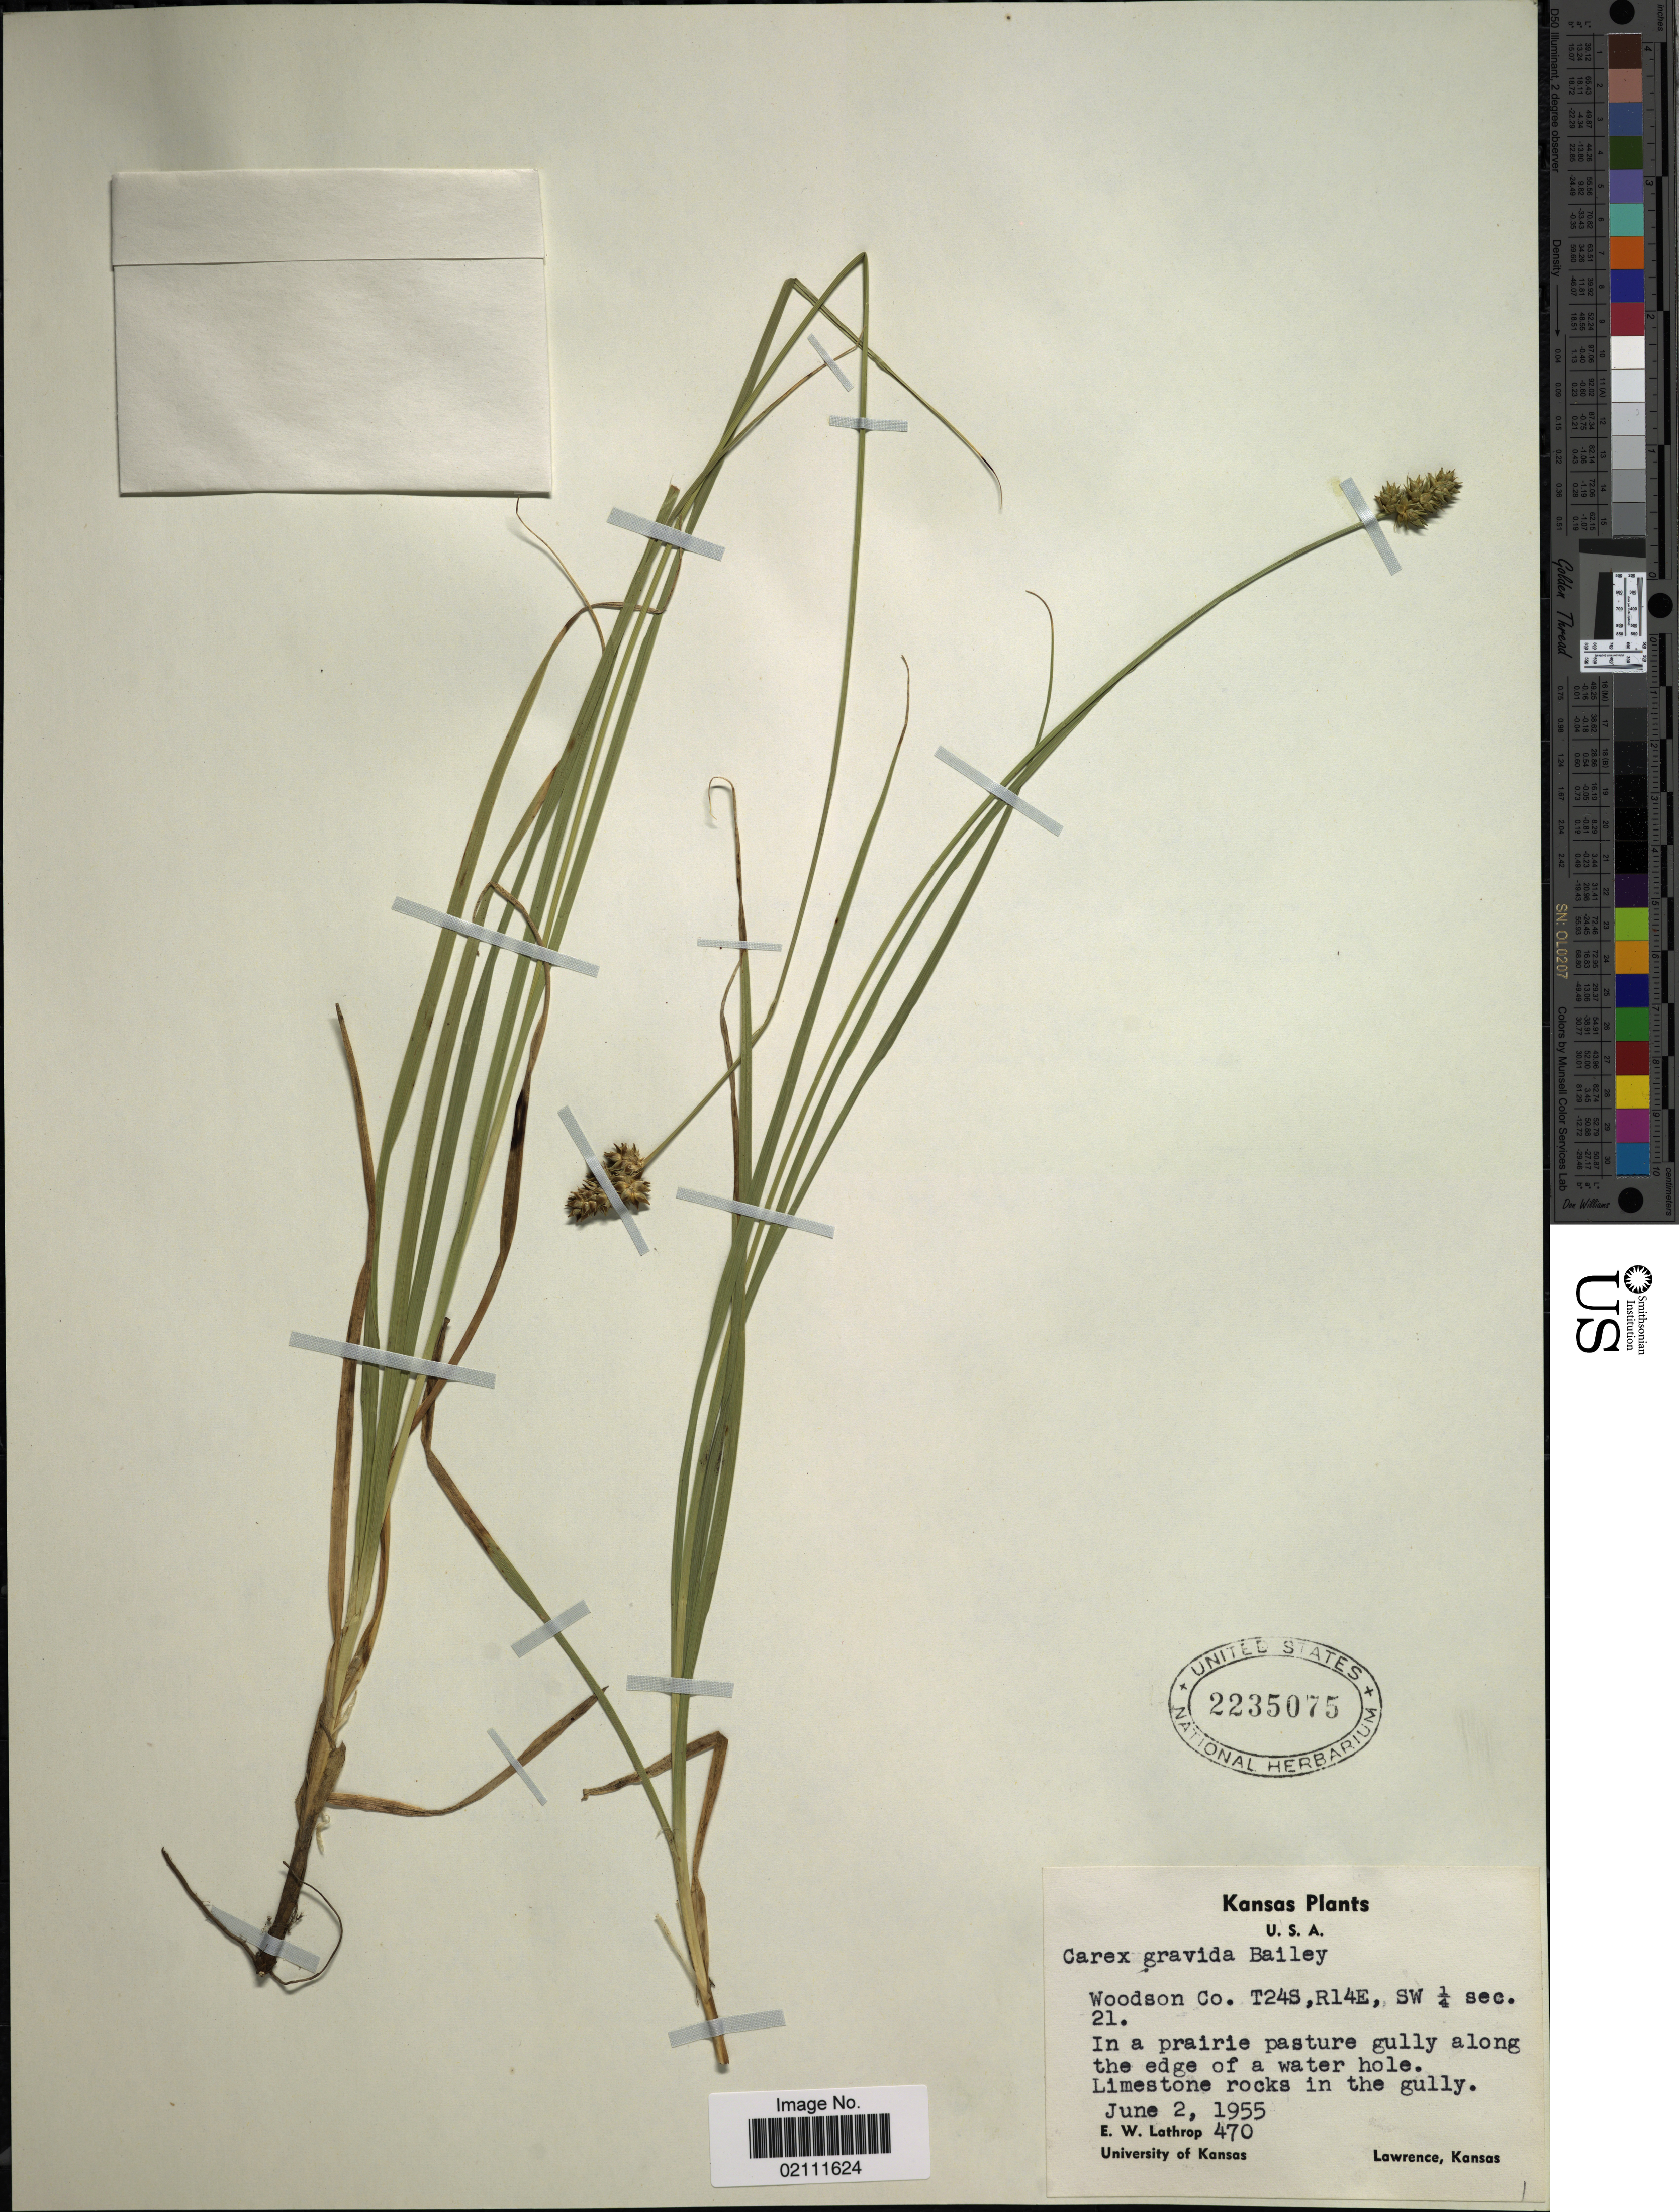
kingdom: Plantae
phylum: Tracheophyta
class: Liliopsida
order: Poales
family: Cyperaceae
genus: Carex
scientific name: Carex gravida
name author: L.H. Bailey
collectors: E. W. Lathrop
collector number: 470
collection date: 1955-06-02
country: United States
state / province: Kansas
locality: Woodson Co. T24S, R14E, SW 1/4 sec.21, in a prairie pasture gully along the edge of a water hole, Limestone rocks in the gully.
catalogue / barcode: US 2235075